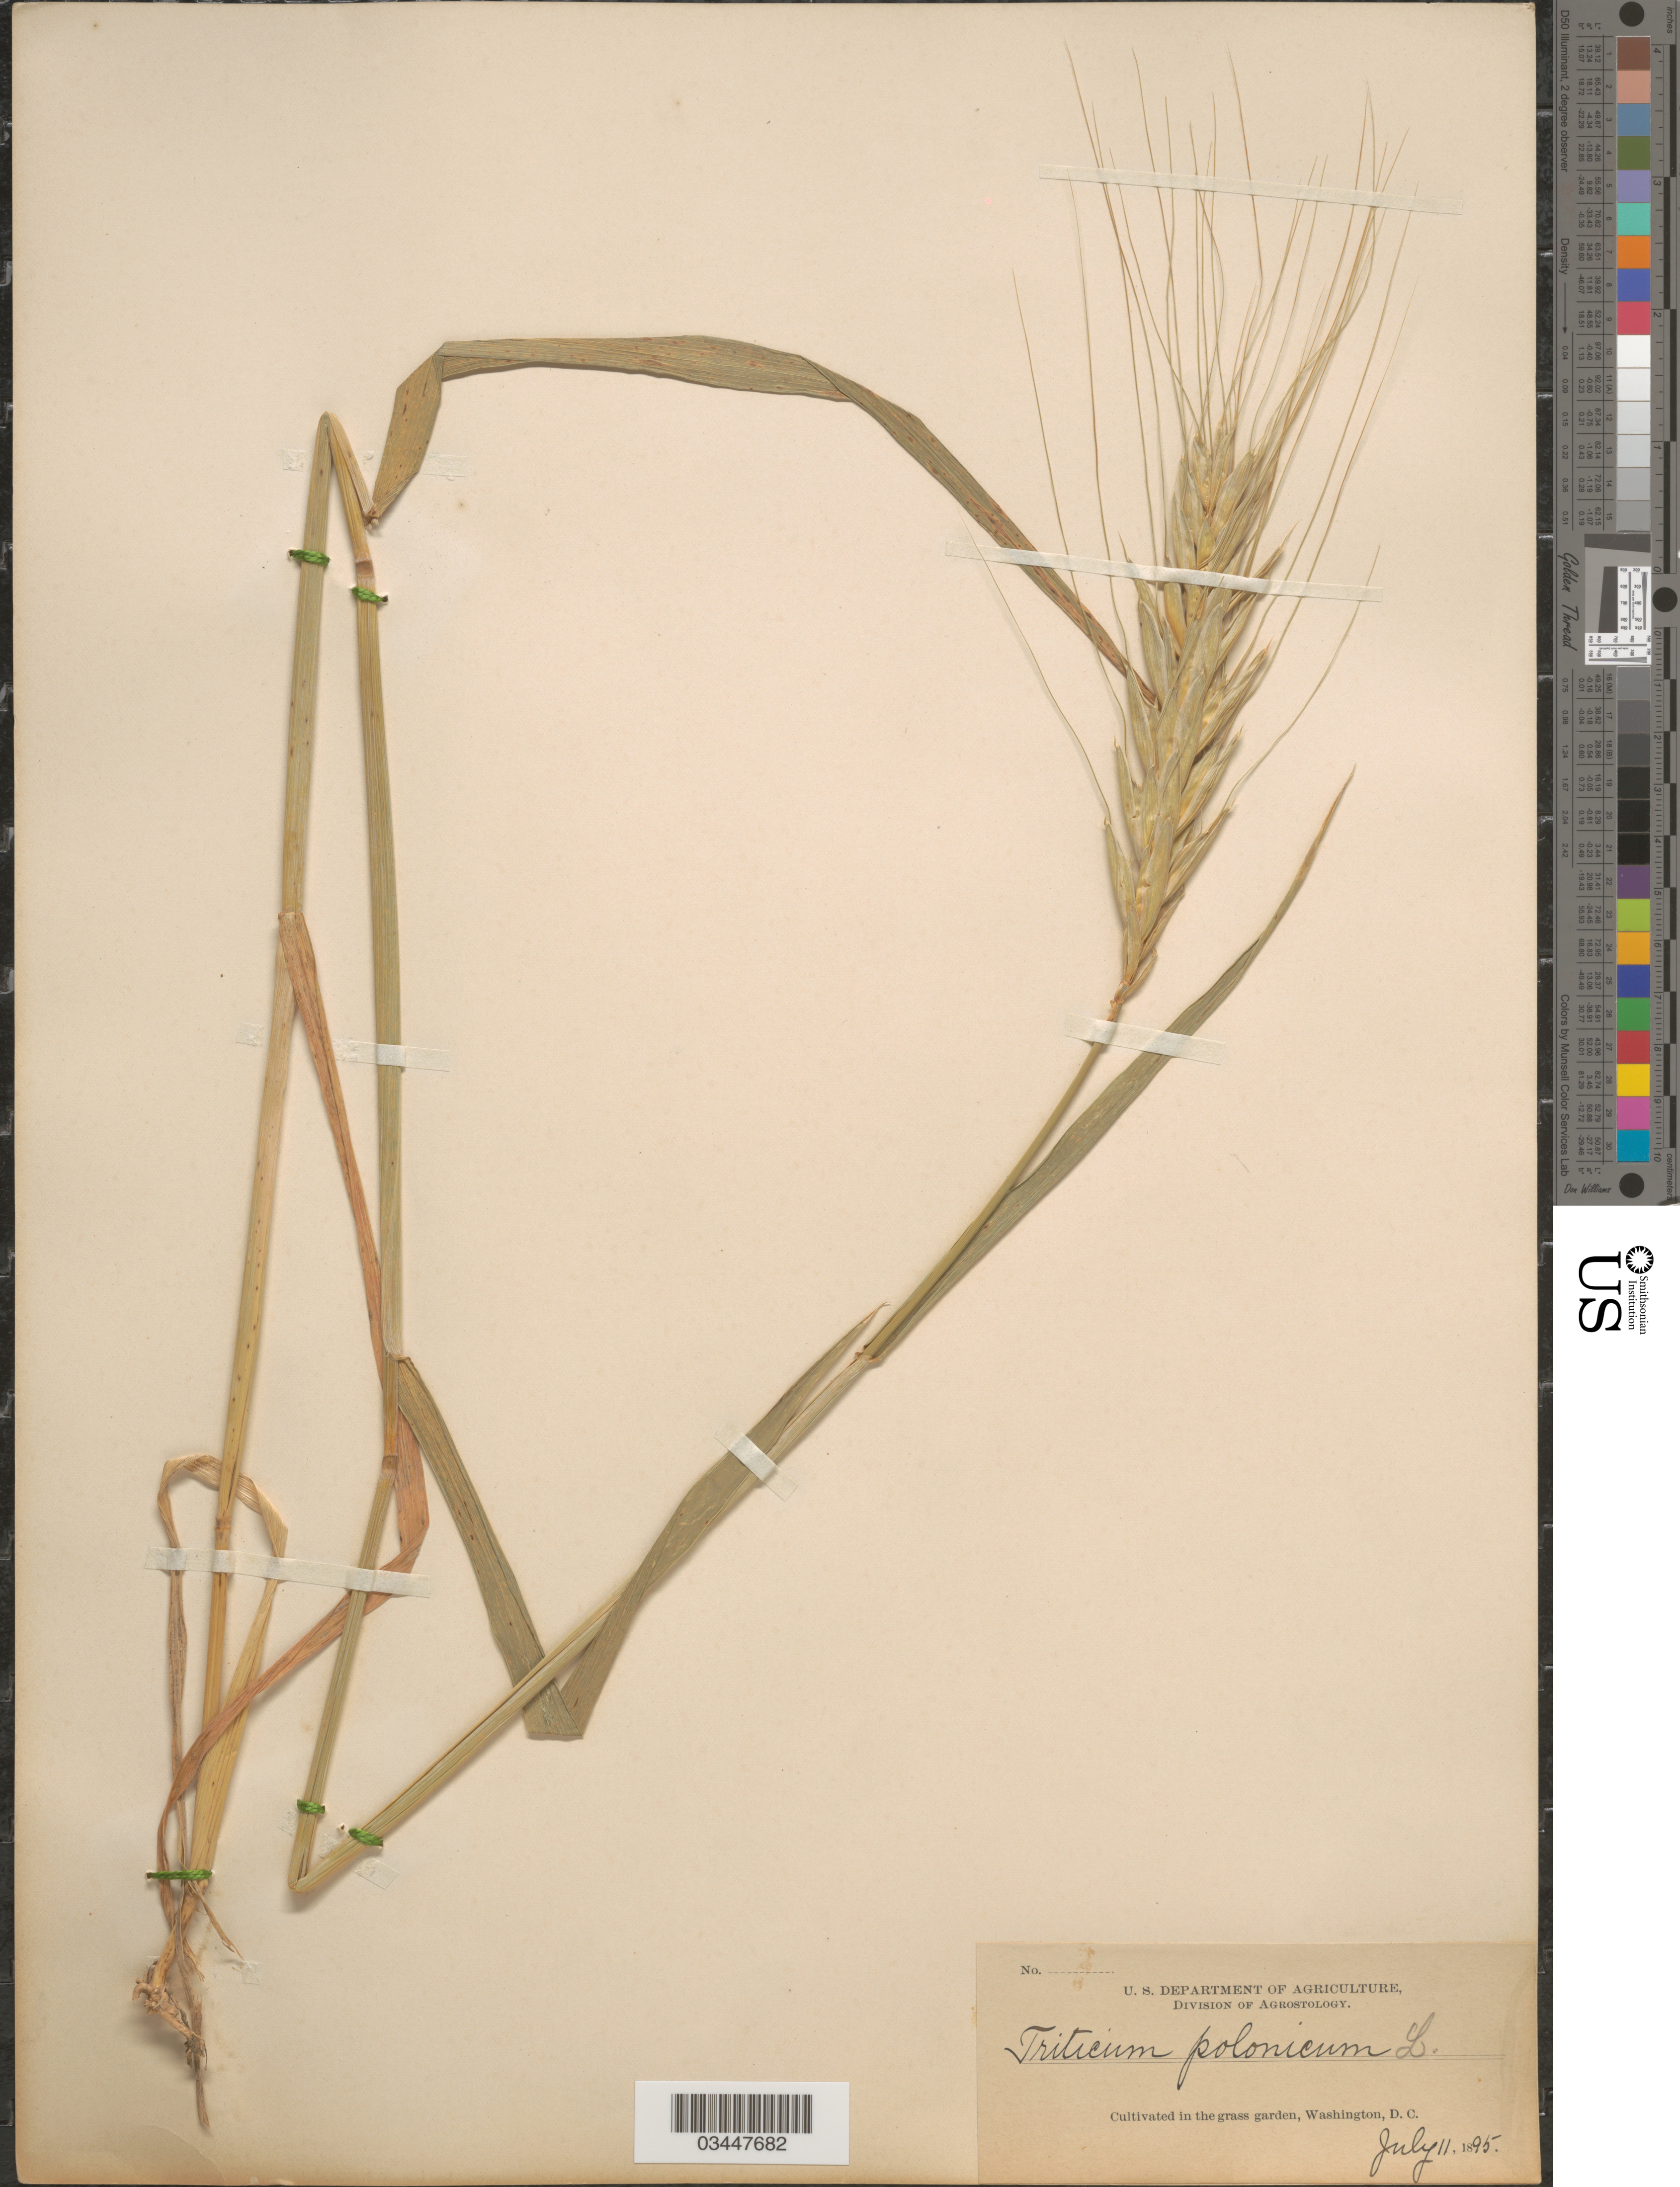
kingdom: Plantae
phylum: Tracheophyta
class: Liliopsida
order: Poales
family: Poaceae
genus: Triticum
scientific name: Triticum polonicum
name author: L.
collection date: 1895-07-11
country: United States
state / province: District of Columbia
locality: Cultivated in the grass garden, Washington, D. C.